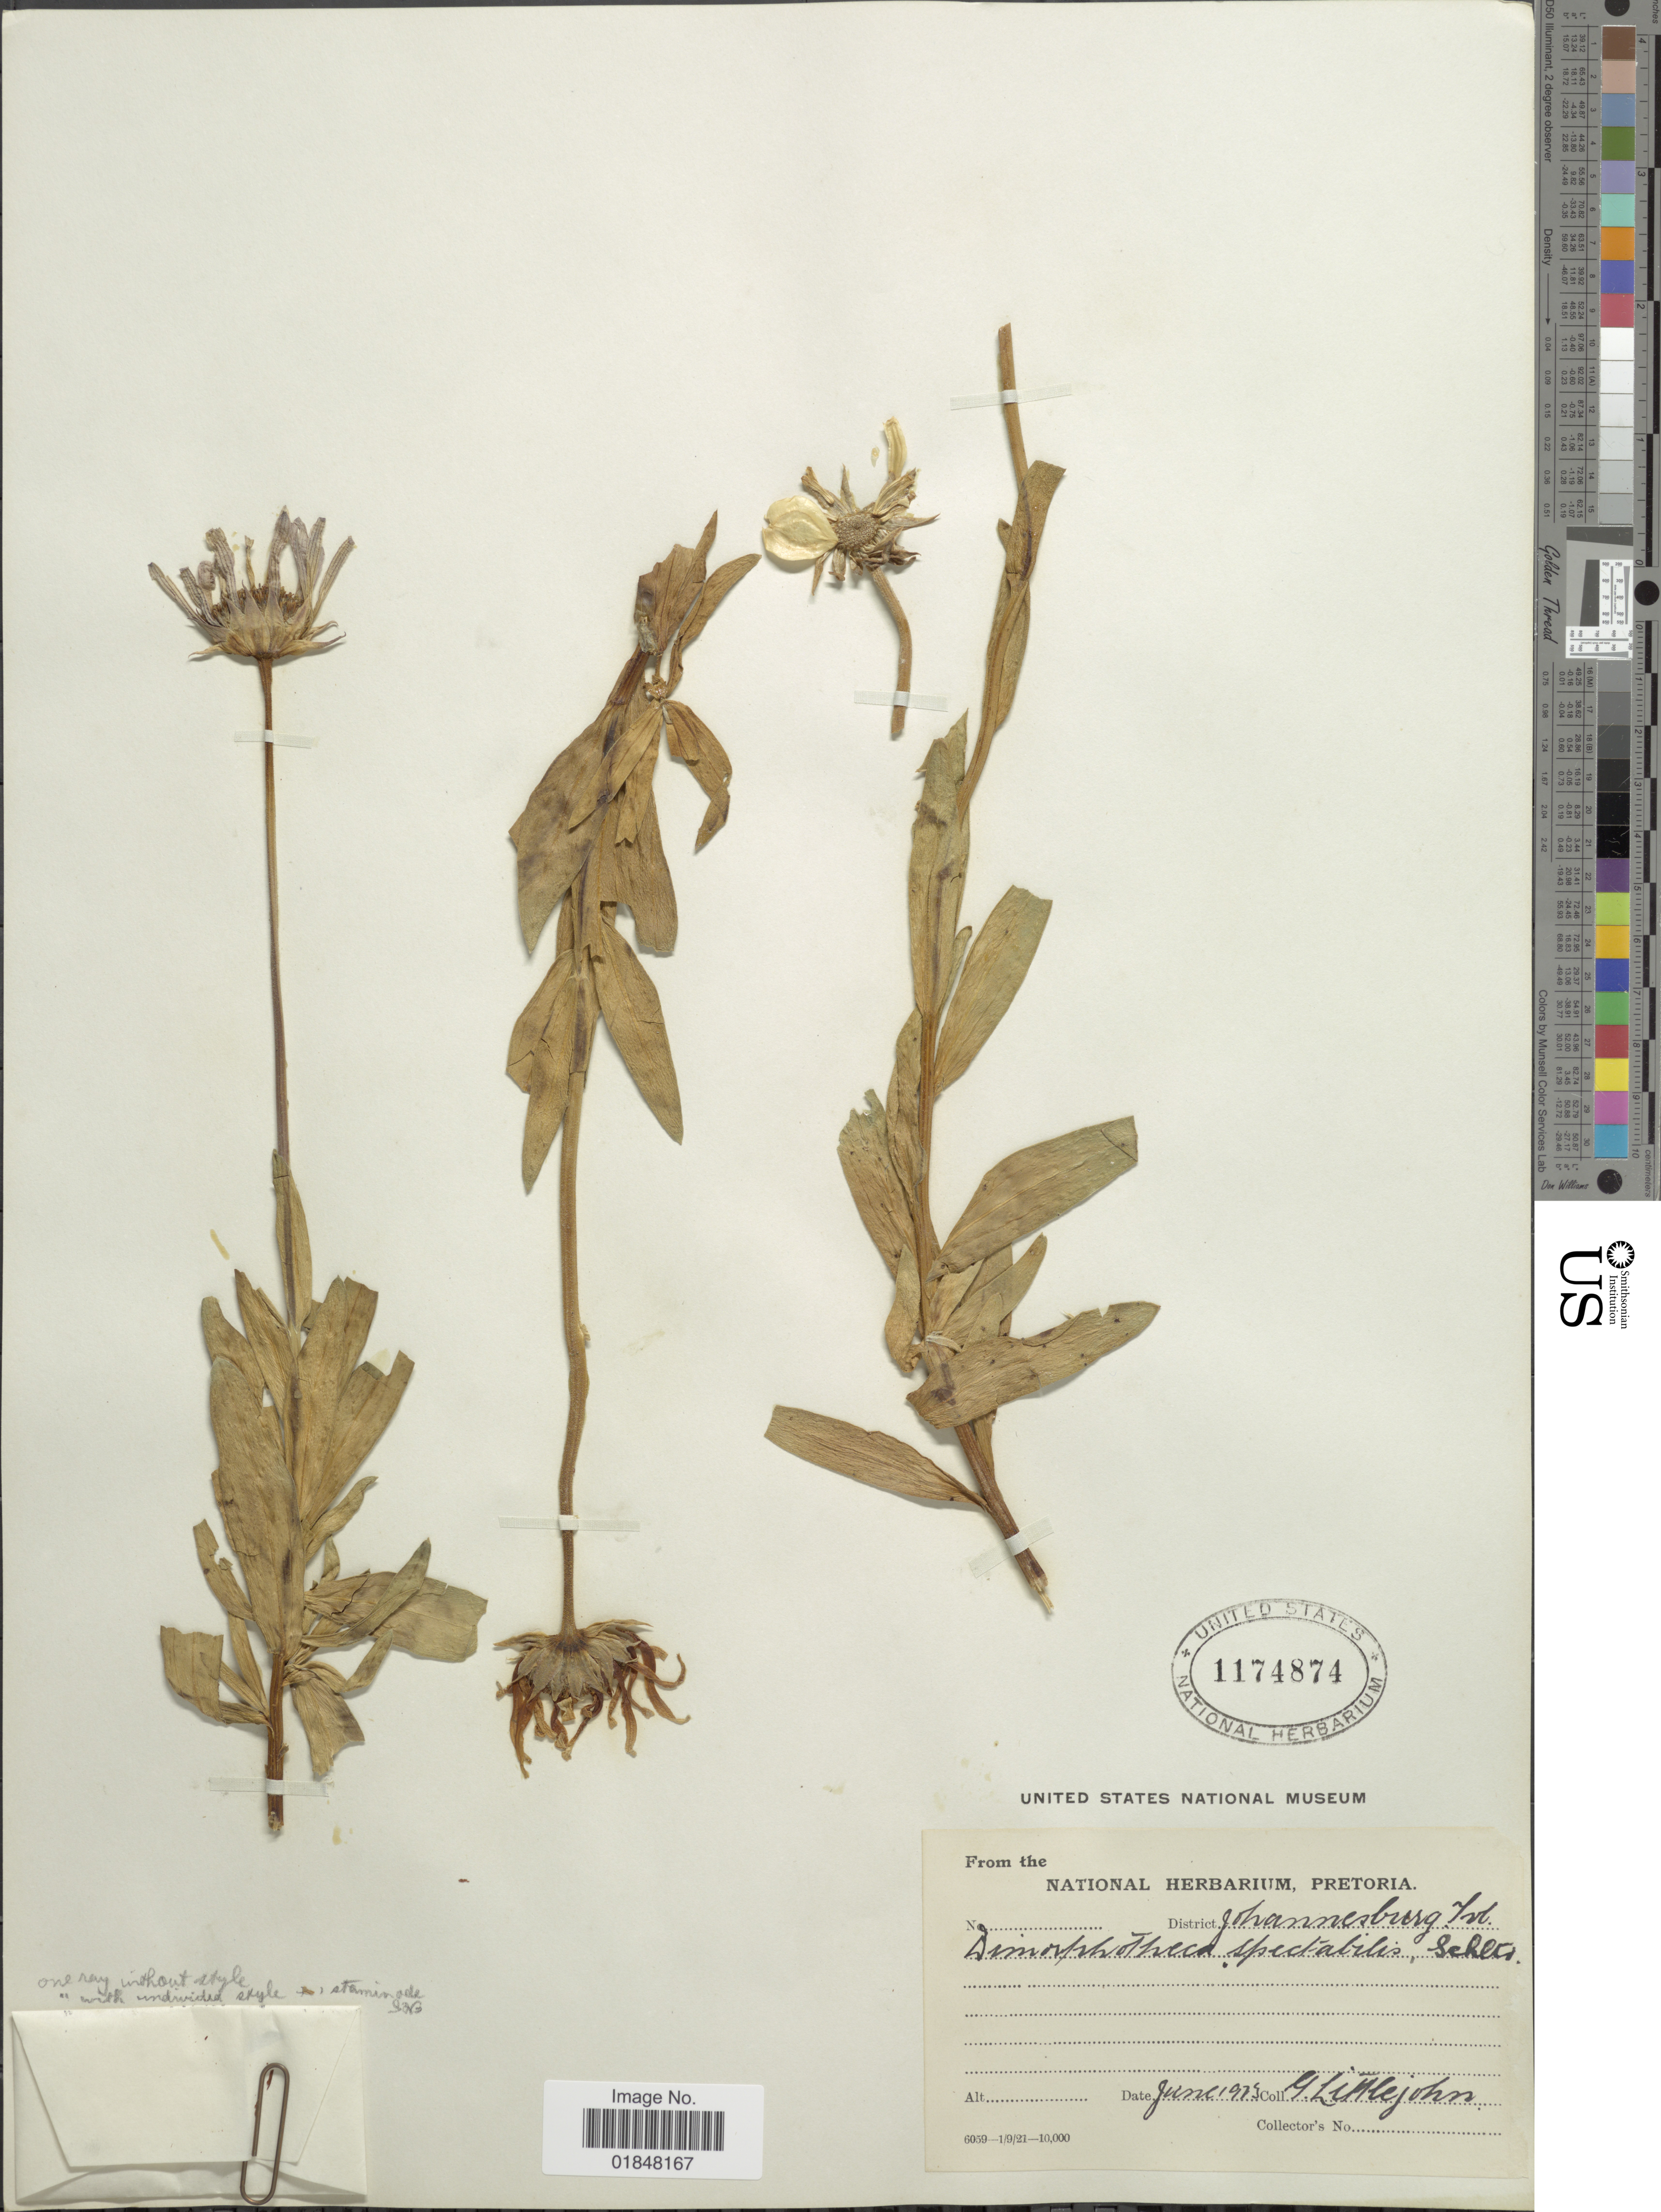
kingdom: Plantae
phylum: Tracheophyta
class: Magnoliopsida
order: Asterales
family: Asteraceae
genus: Dimorphotheca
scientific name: Dimorphotheca spectabilis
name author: Schltr.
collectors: G. Little John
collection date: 1973-06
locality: District. Johannesburg Tvl [interpreted]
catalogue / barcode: US 1174874